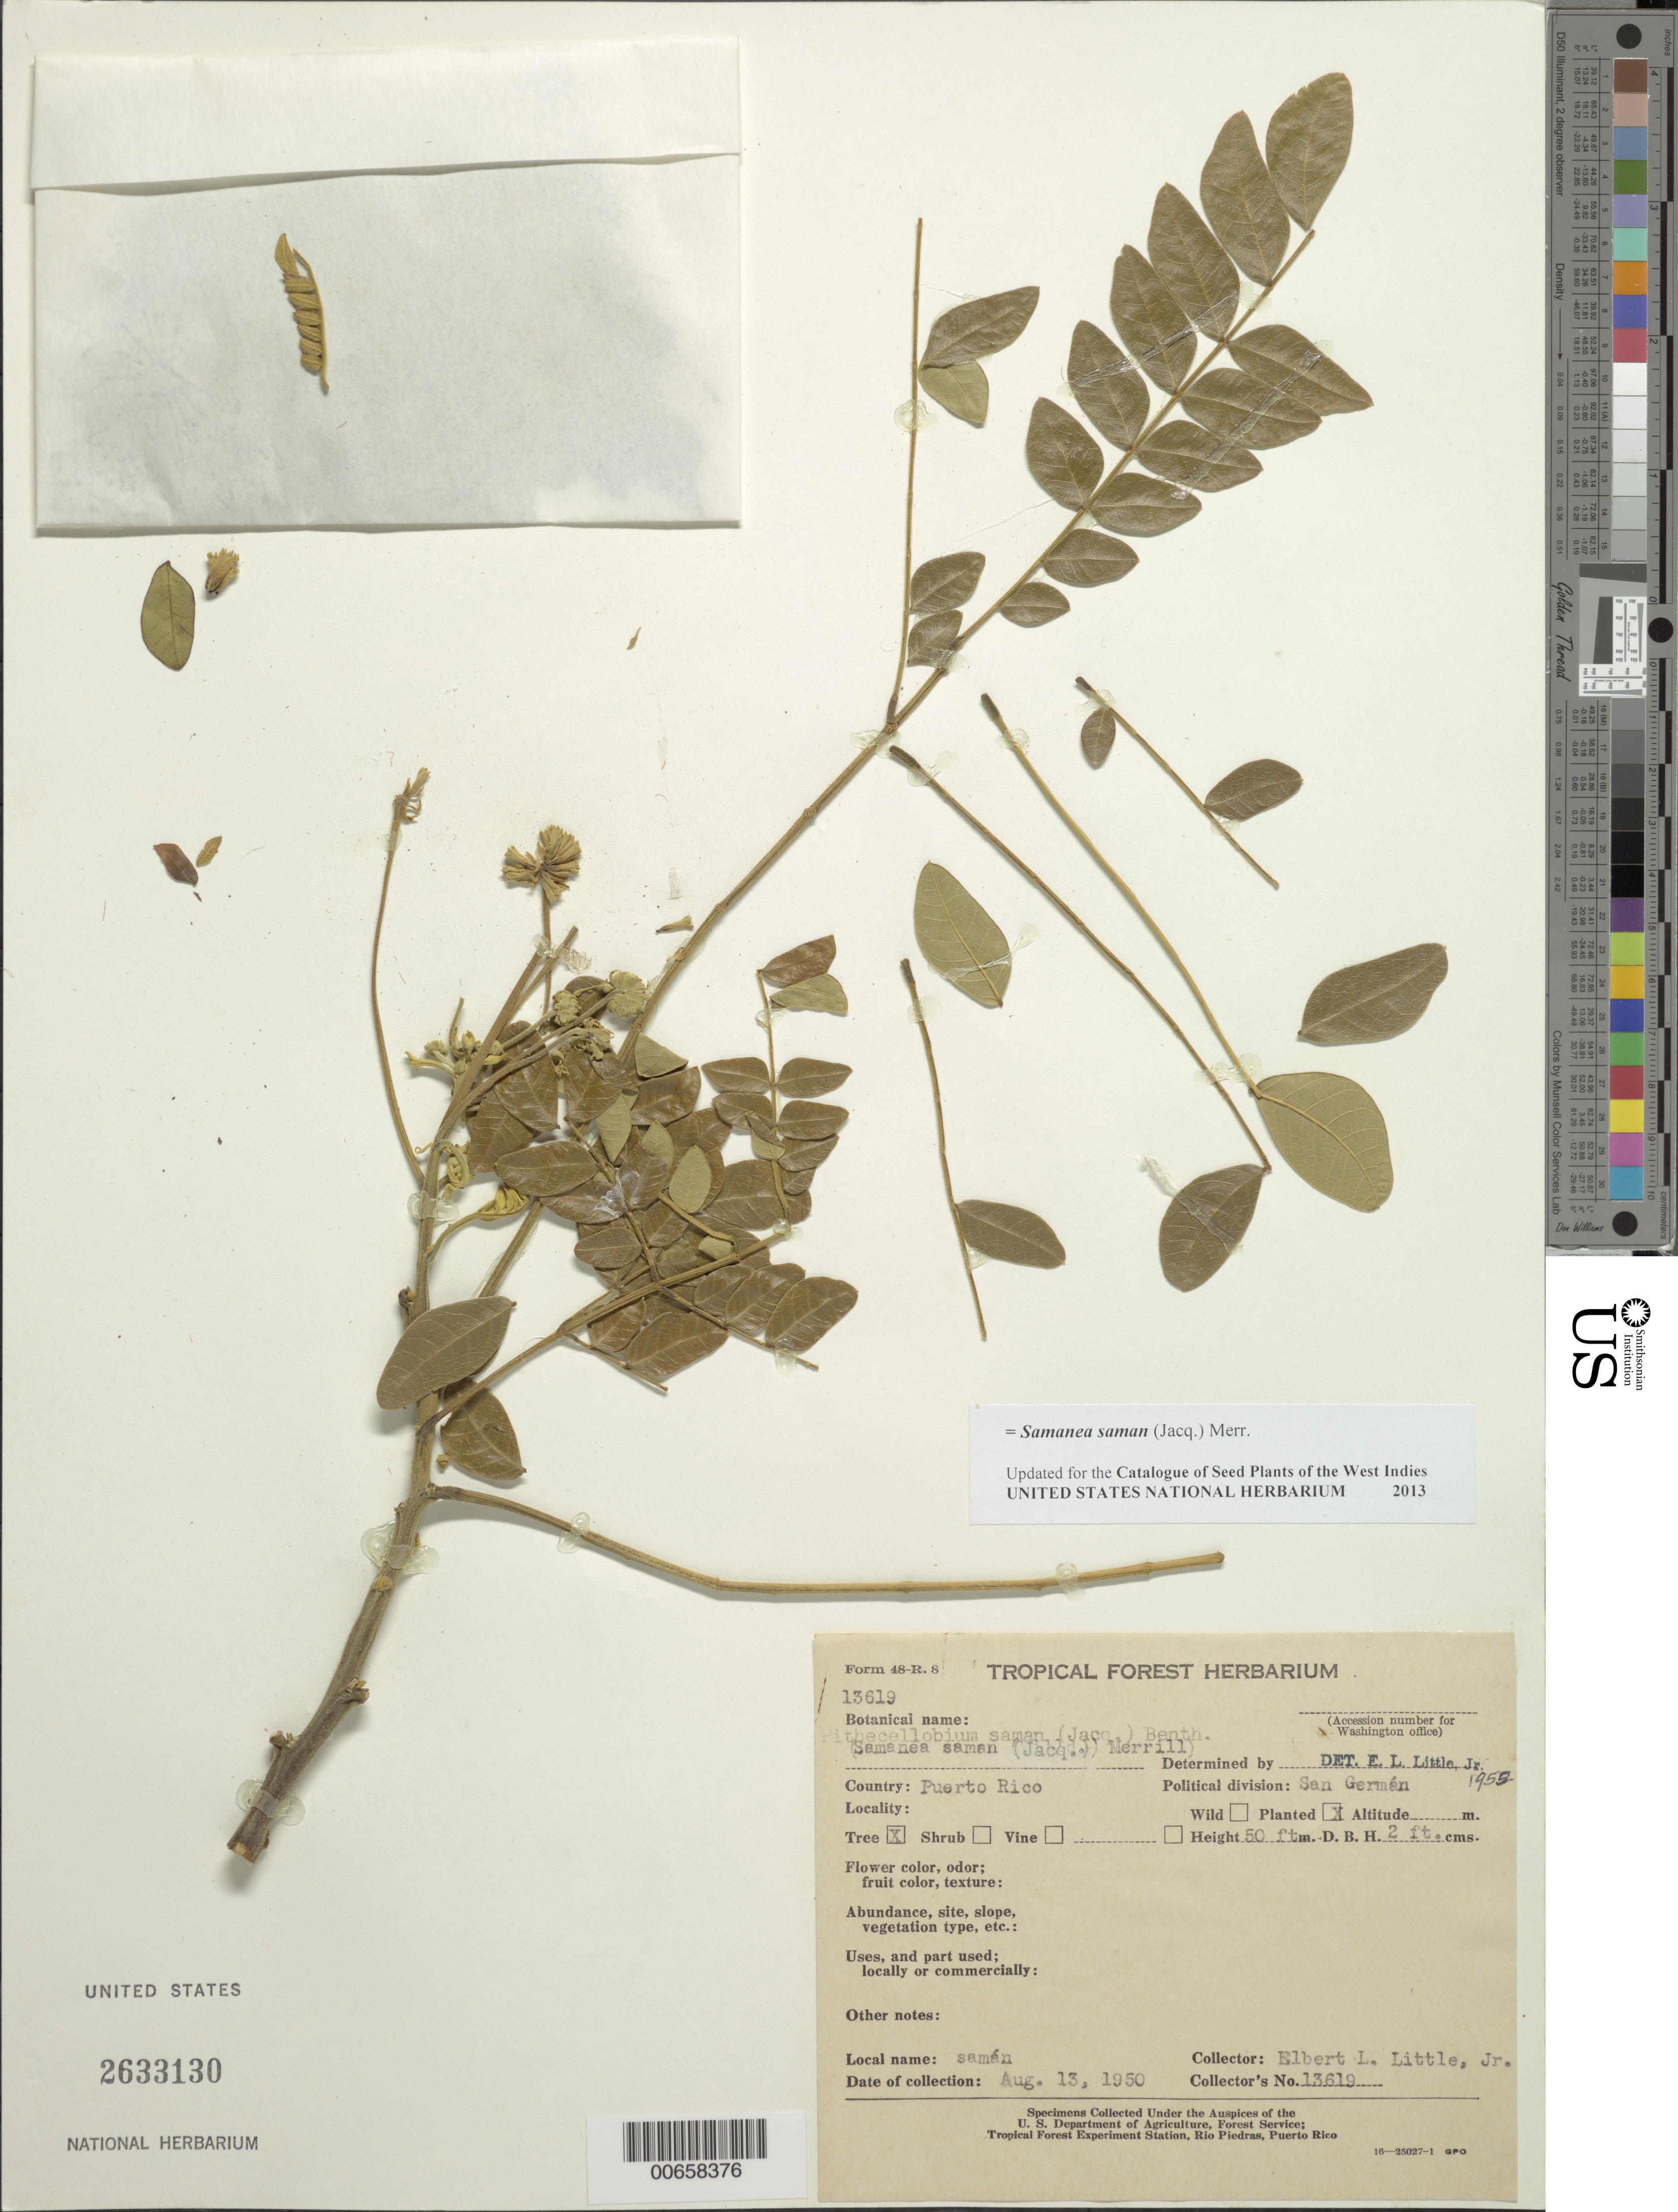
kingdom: Plantae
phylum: Tracheophyta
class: Magnoliopsida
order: Fabales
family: Fabaceae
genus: Samanea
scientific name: Samanea saman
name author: (Jacq.) Merr.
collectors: E. L. Little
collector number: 13619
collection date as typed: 13 Aug 1950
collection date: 1950-08-13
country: Puerto Rico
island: Greater Antilles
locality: San German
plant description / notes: Common name: Saman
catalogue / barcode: US 2633130